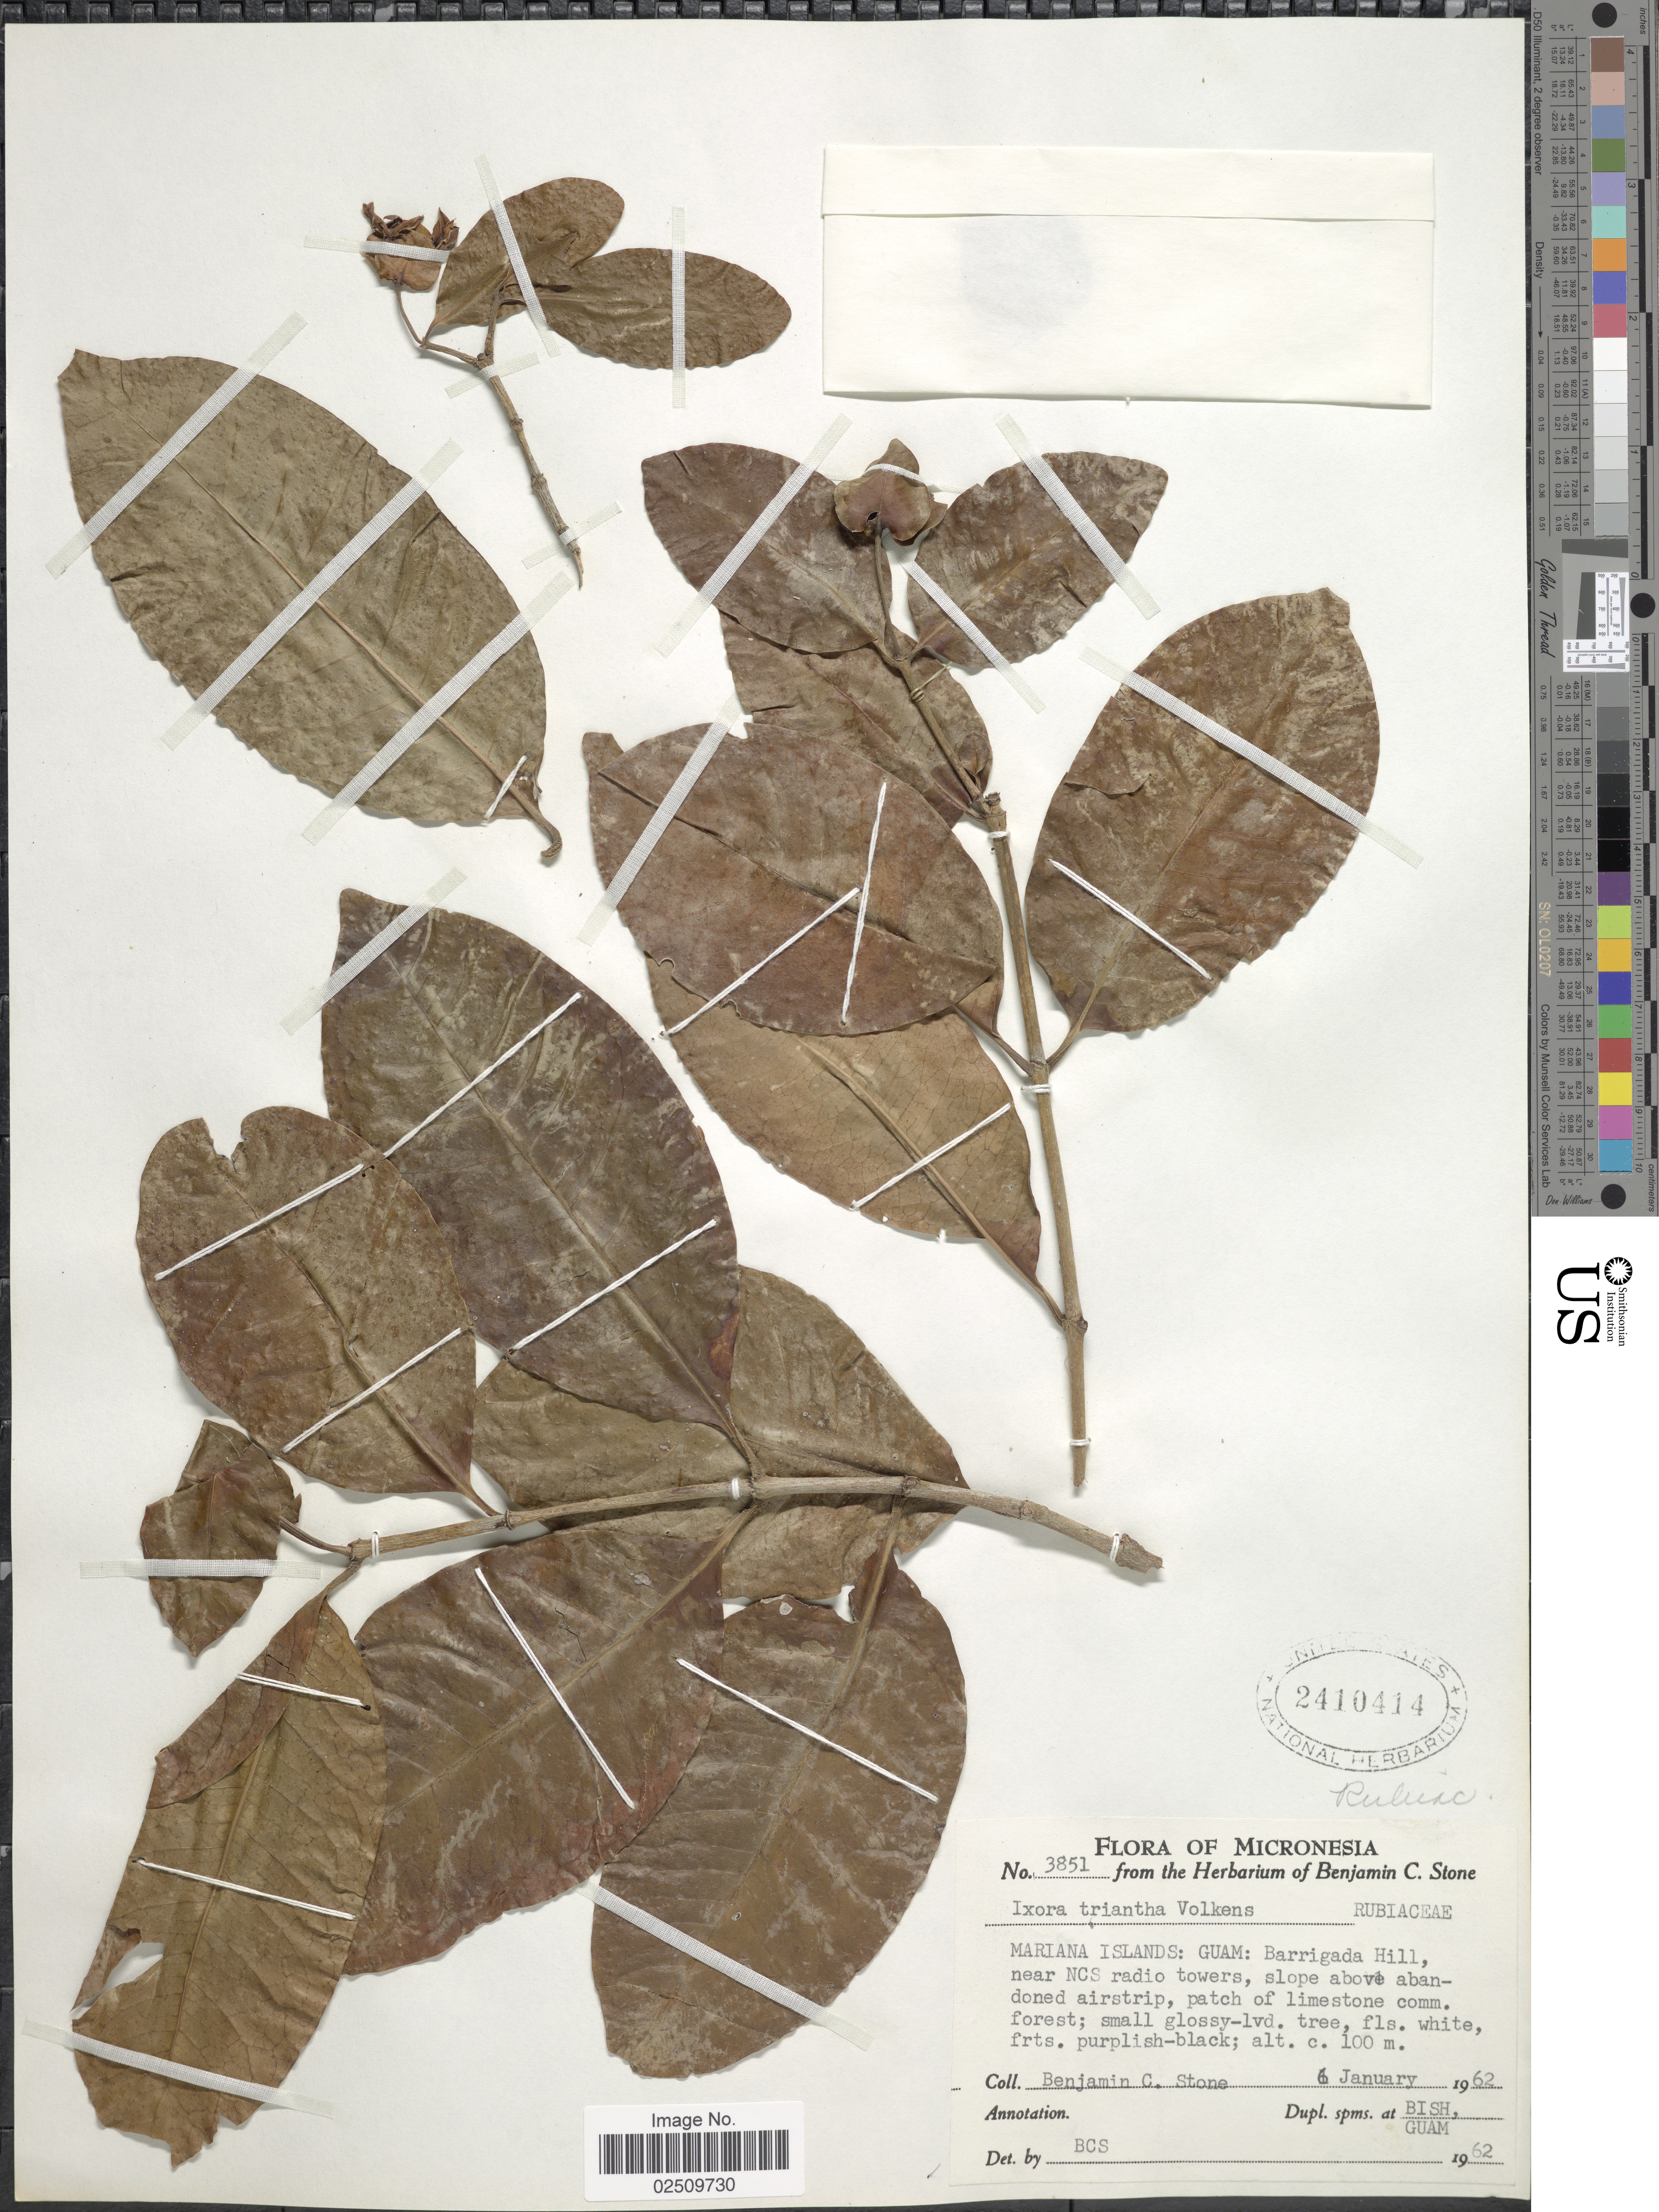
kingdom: Plantae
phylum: Tracheophyta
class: Magnoliopsida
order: Gentianales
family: Rubiaceae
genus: Ixora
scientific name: Ixora triantha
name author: Volkens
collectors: B. C. Stone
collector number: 3851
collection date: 1962-01-06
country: Guam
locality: Mariana Island: Barrigada Hill, near NCS radio towers, slope above abandoned airstrip, patch of limestone comm. forest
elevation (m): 100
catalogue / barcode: US 2410414